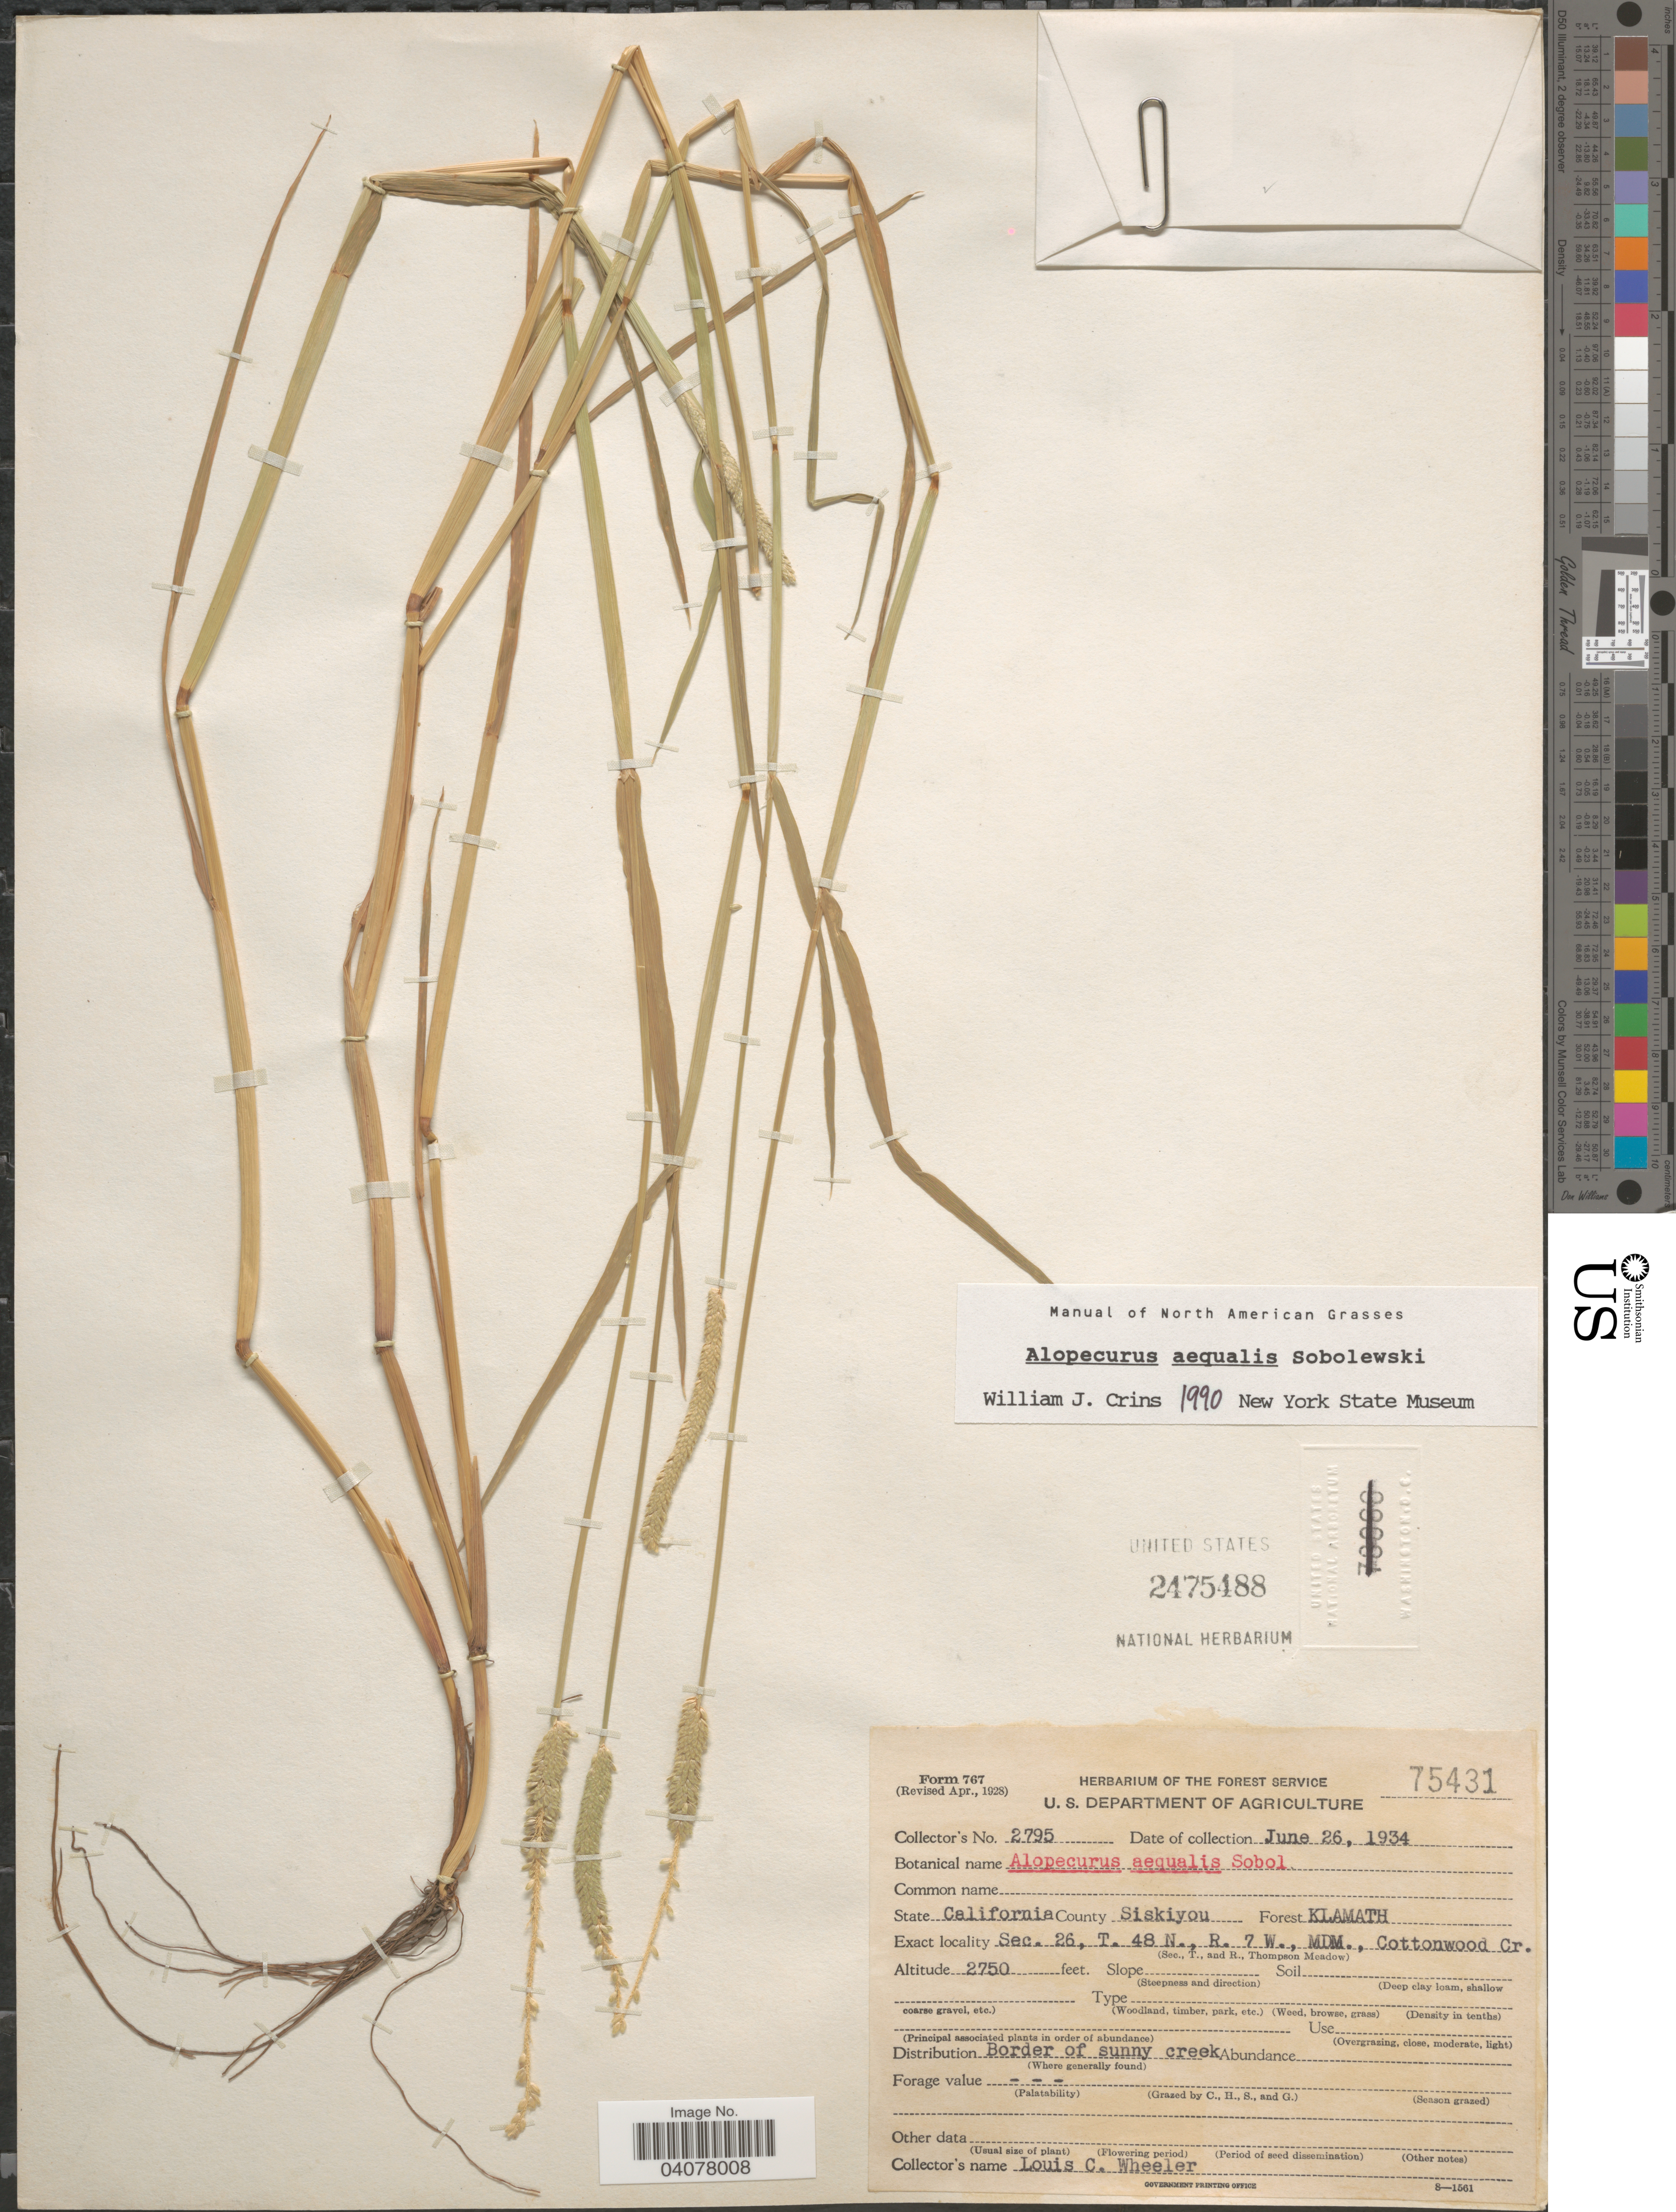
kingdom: Plantae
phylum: Tracheophyta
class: Liliopsida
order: Poales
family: Poaceae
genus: Alopecurus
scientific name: Alopecurus aequalis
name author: Sobol.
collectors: L. C. Wheeler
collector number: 2795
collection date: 1934-06-26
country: United States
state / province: California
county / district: Siskiyou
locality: County Siskiyou. Forest Klamath. Sec. 26, T. 48 N., R. 7W., MDM., Cottonwood Cr.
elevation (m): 838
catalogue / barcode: US 2475488